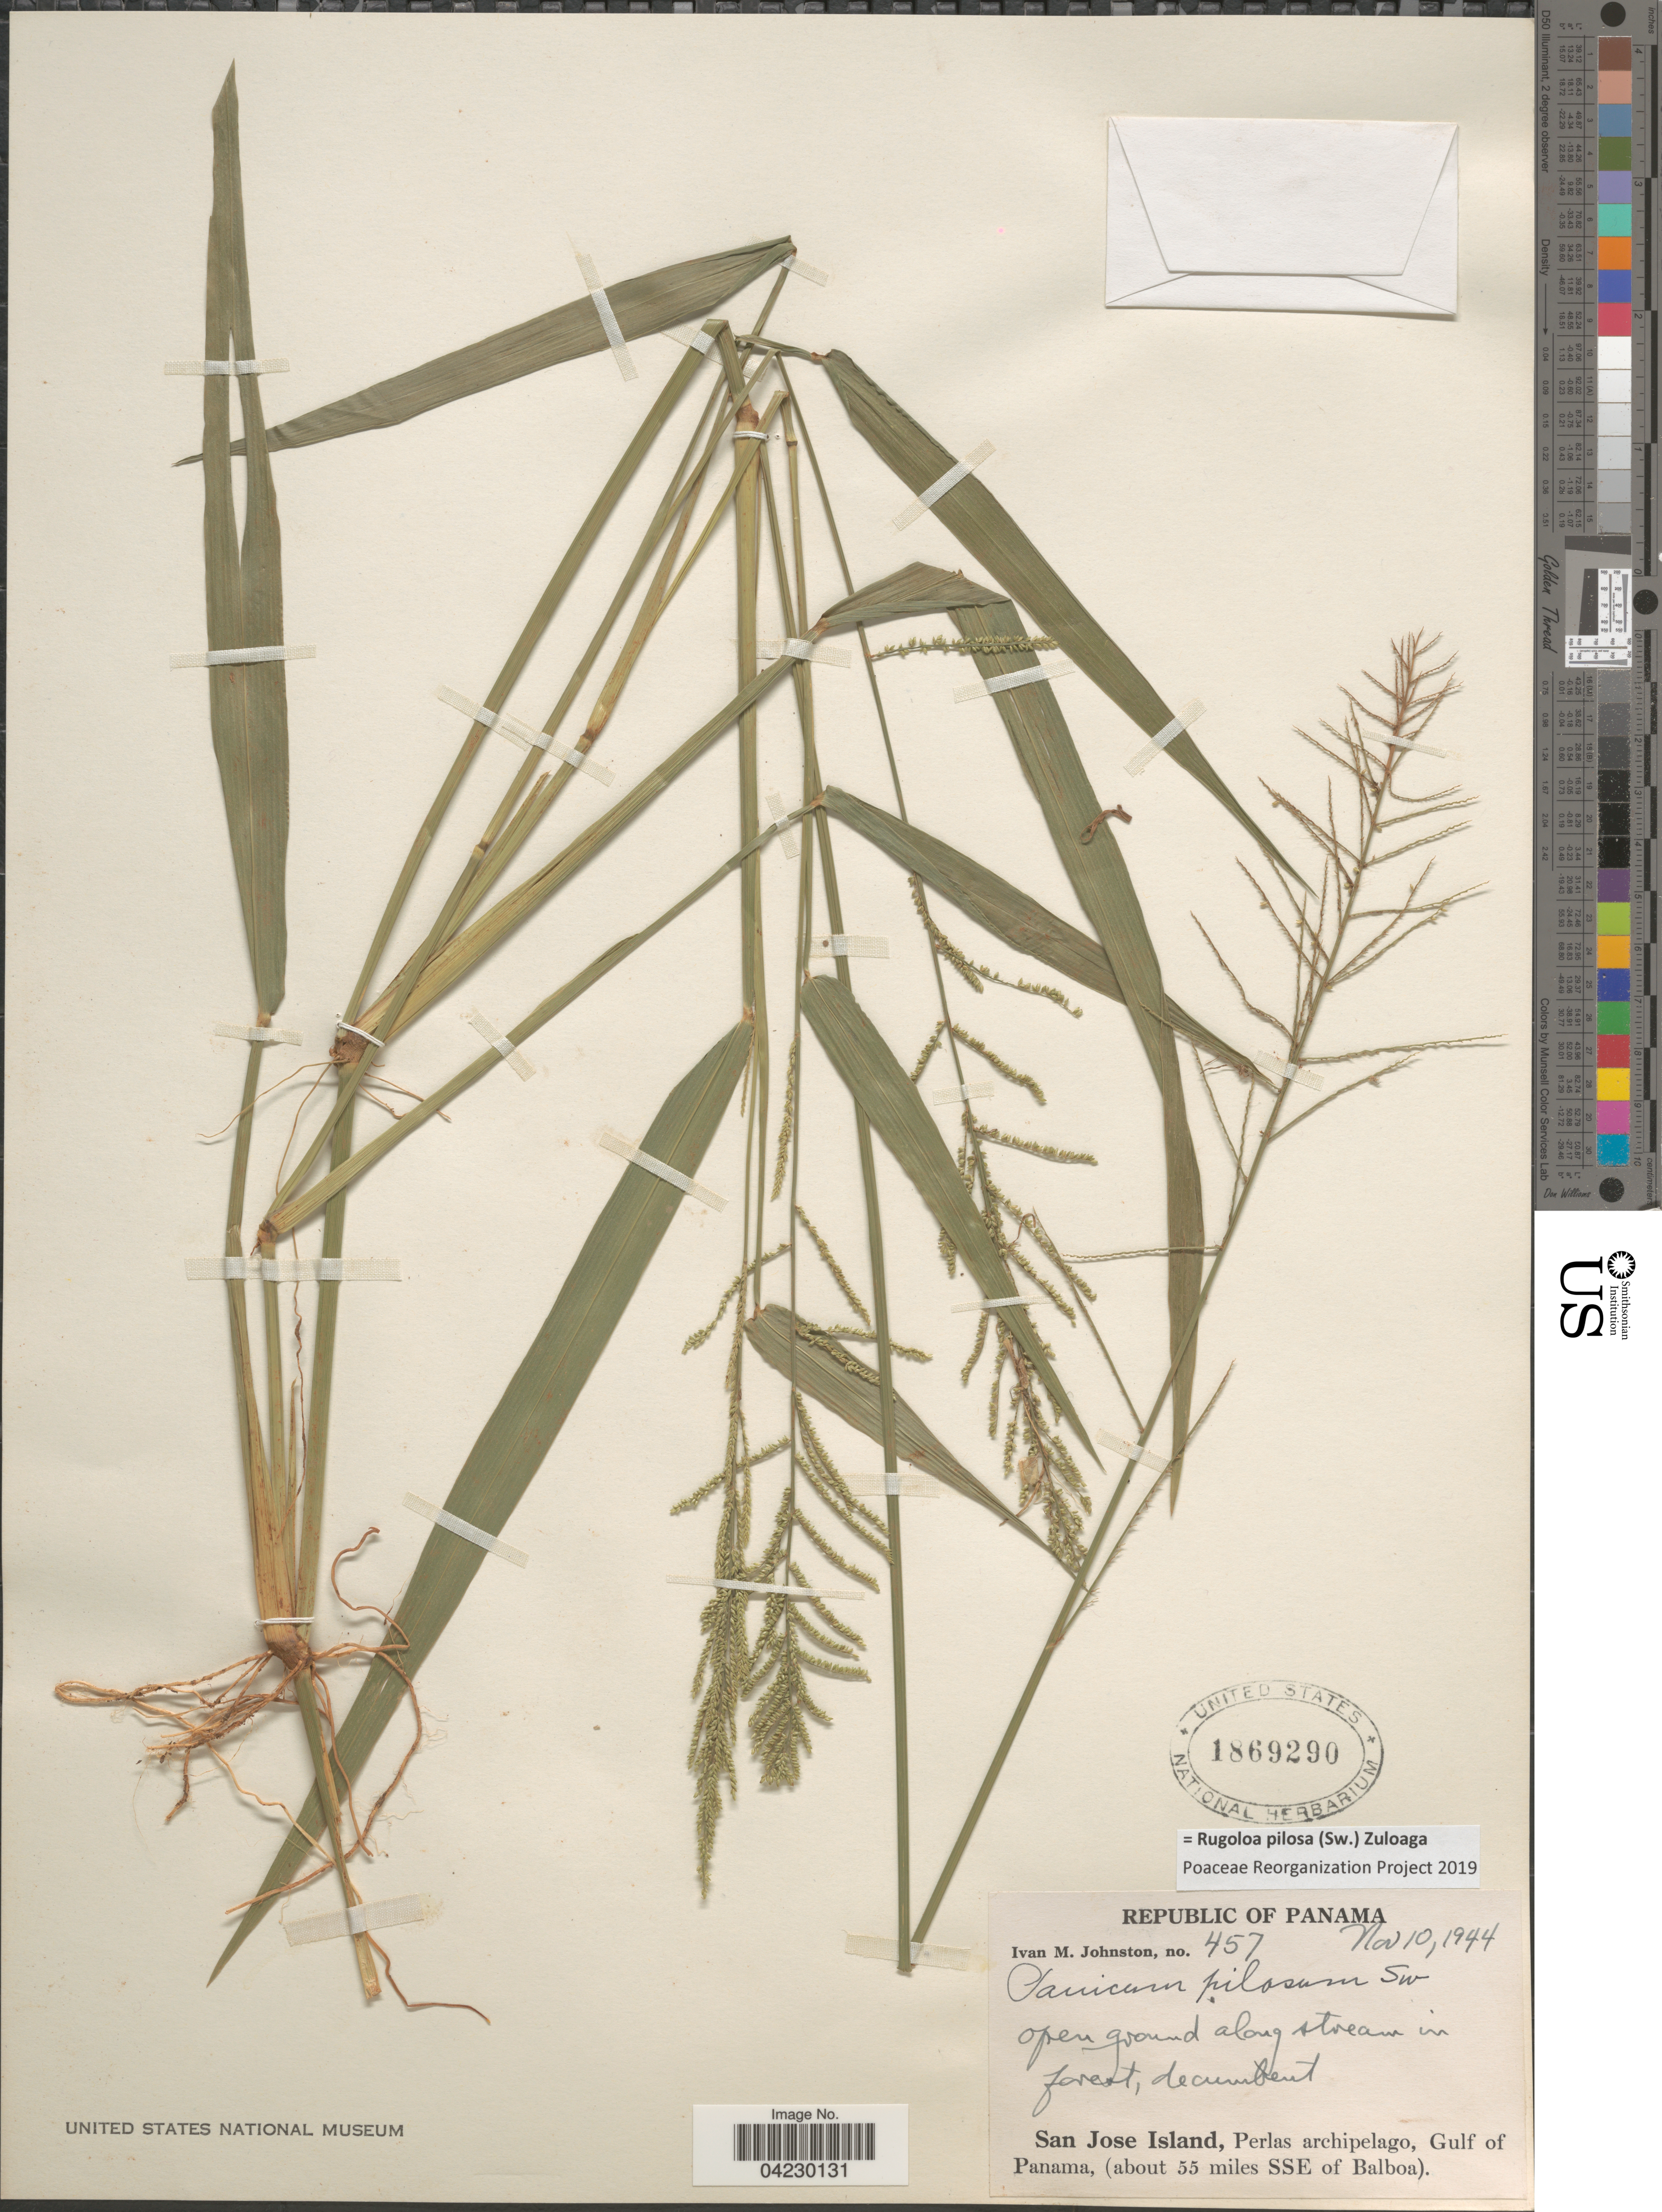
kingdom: Plantae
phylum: Tracheophyta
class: Liliopsida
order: Poales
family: Poaceae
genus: Rugoloa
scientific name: Rugoloa pilosa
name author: (Sw.) Zuloaga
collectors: I.M. Johnston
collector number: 457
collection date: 1944-11-10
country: Panama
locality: Republic of Panama. Open ground along stream in forest. San Jose Island, Perlas archipelago, Gulf of Panama, (about 55 miles SSE of Balboa).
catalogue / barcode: US 1869290